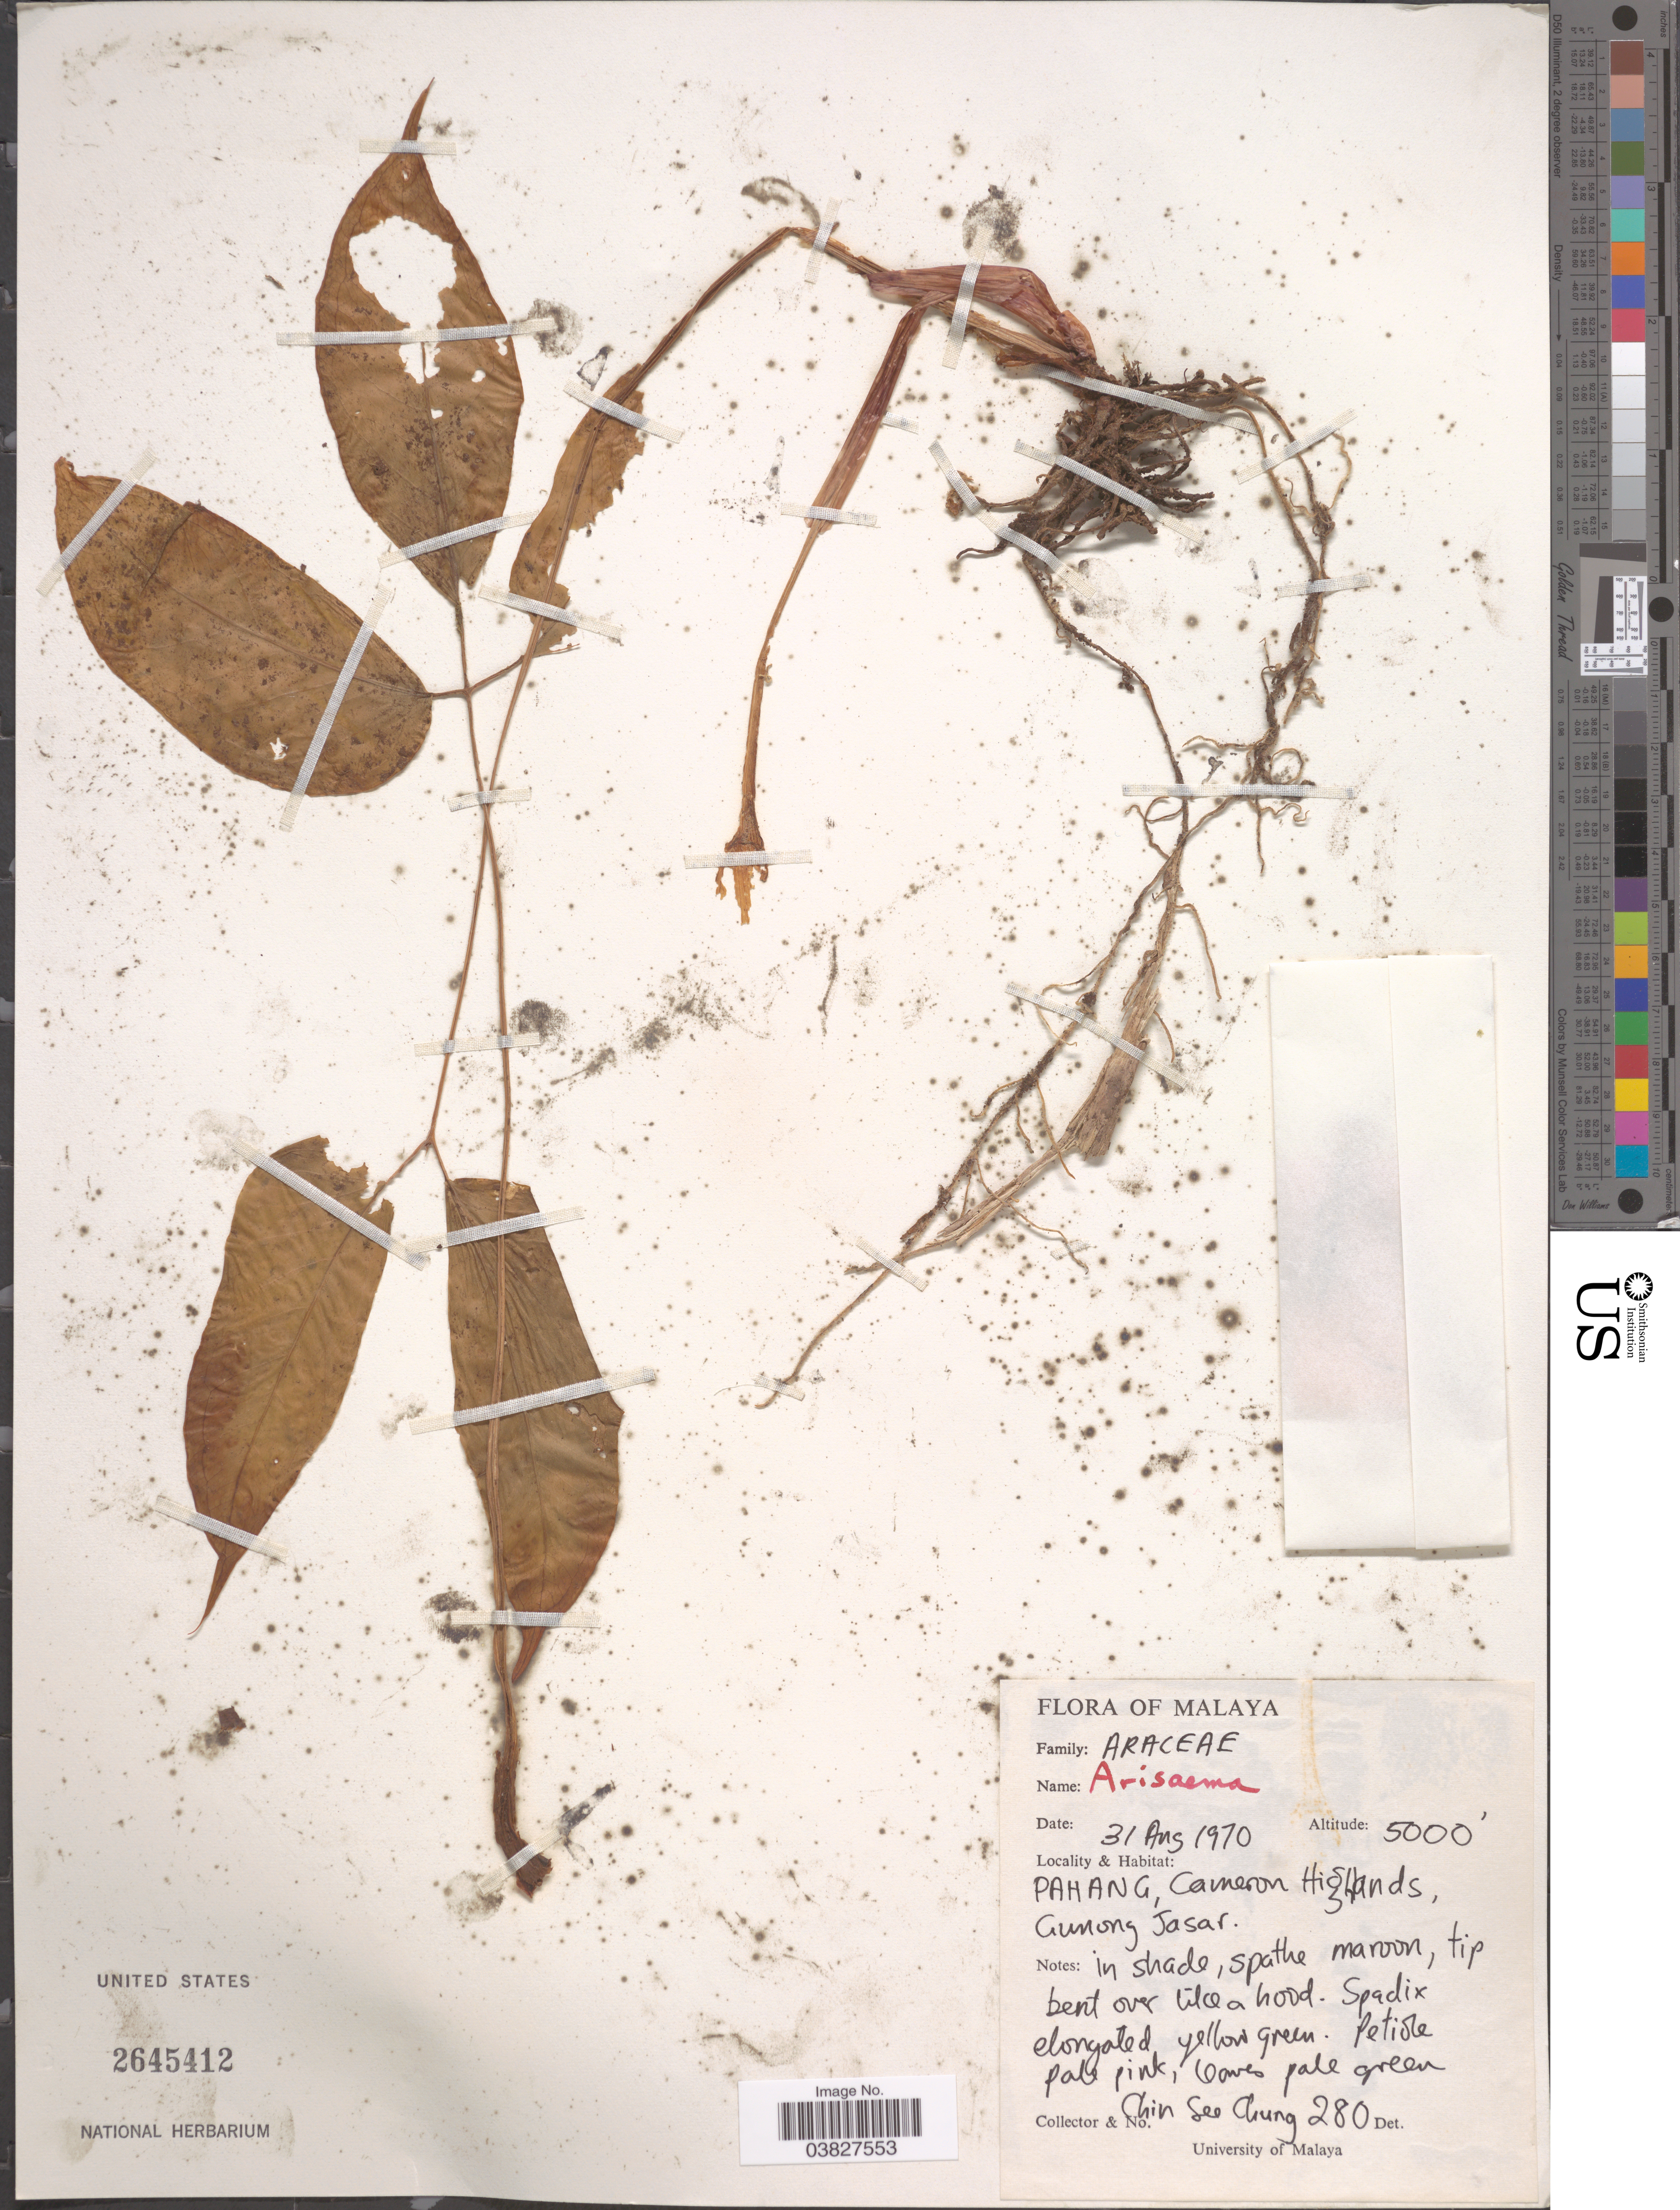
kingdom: Plantae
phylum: Tracheophyta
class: Liliopsida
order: Alismatales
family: Araceae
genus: Arisaema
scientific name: Arisaema sp.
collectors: C. Feung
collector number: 280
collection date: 1970-08-31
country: Malaysia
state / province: Pahang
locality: Malaya. Cameron Highlands, Gunong Jasar.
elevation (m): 1524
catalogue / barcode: US 2645412